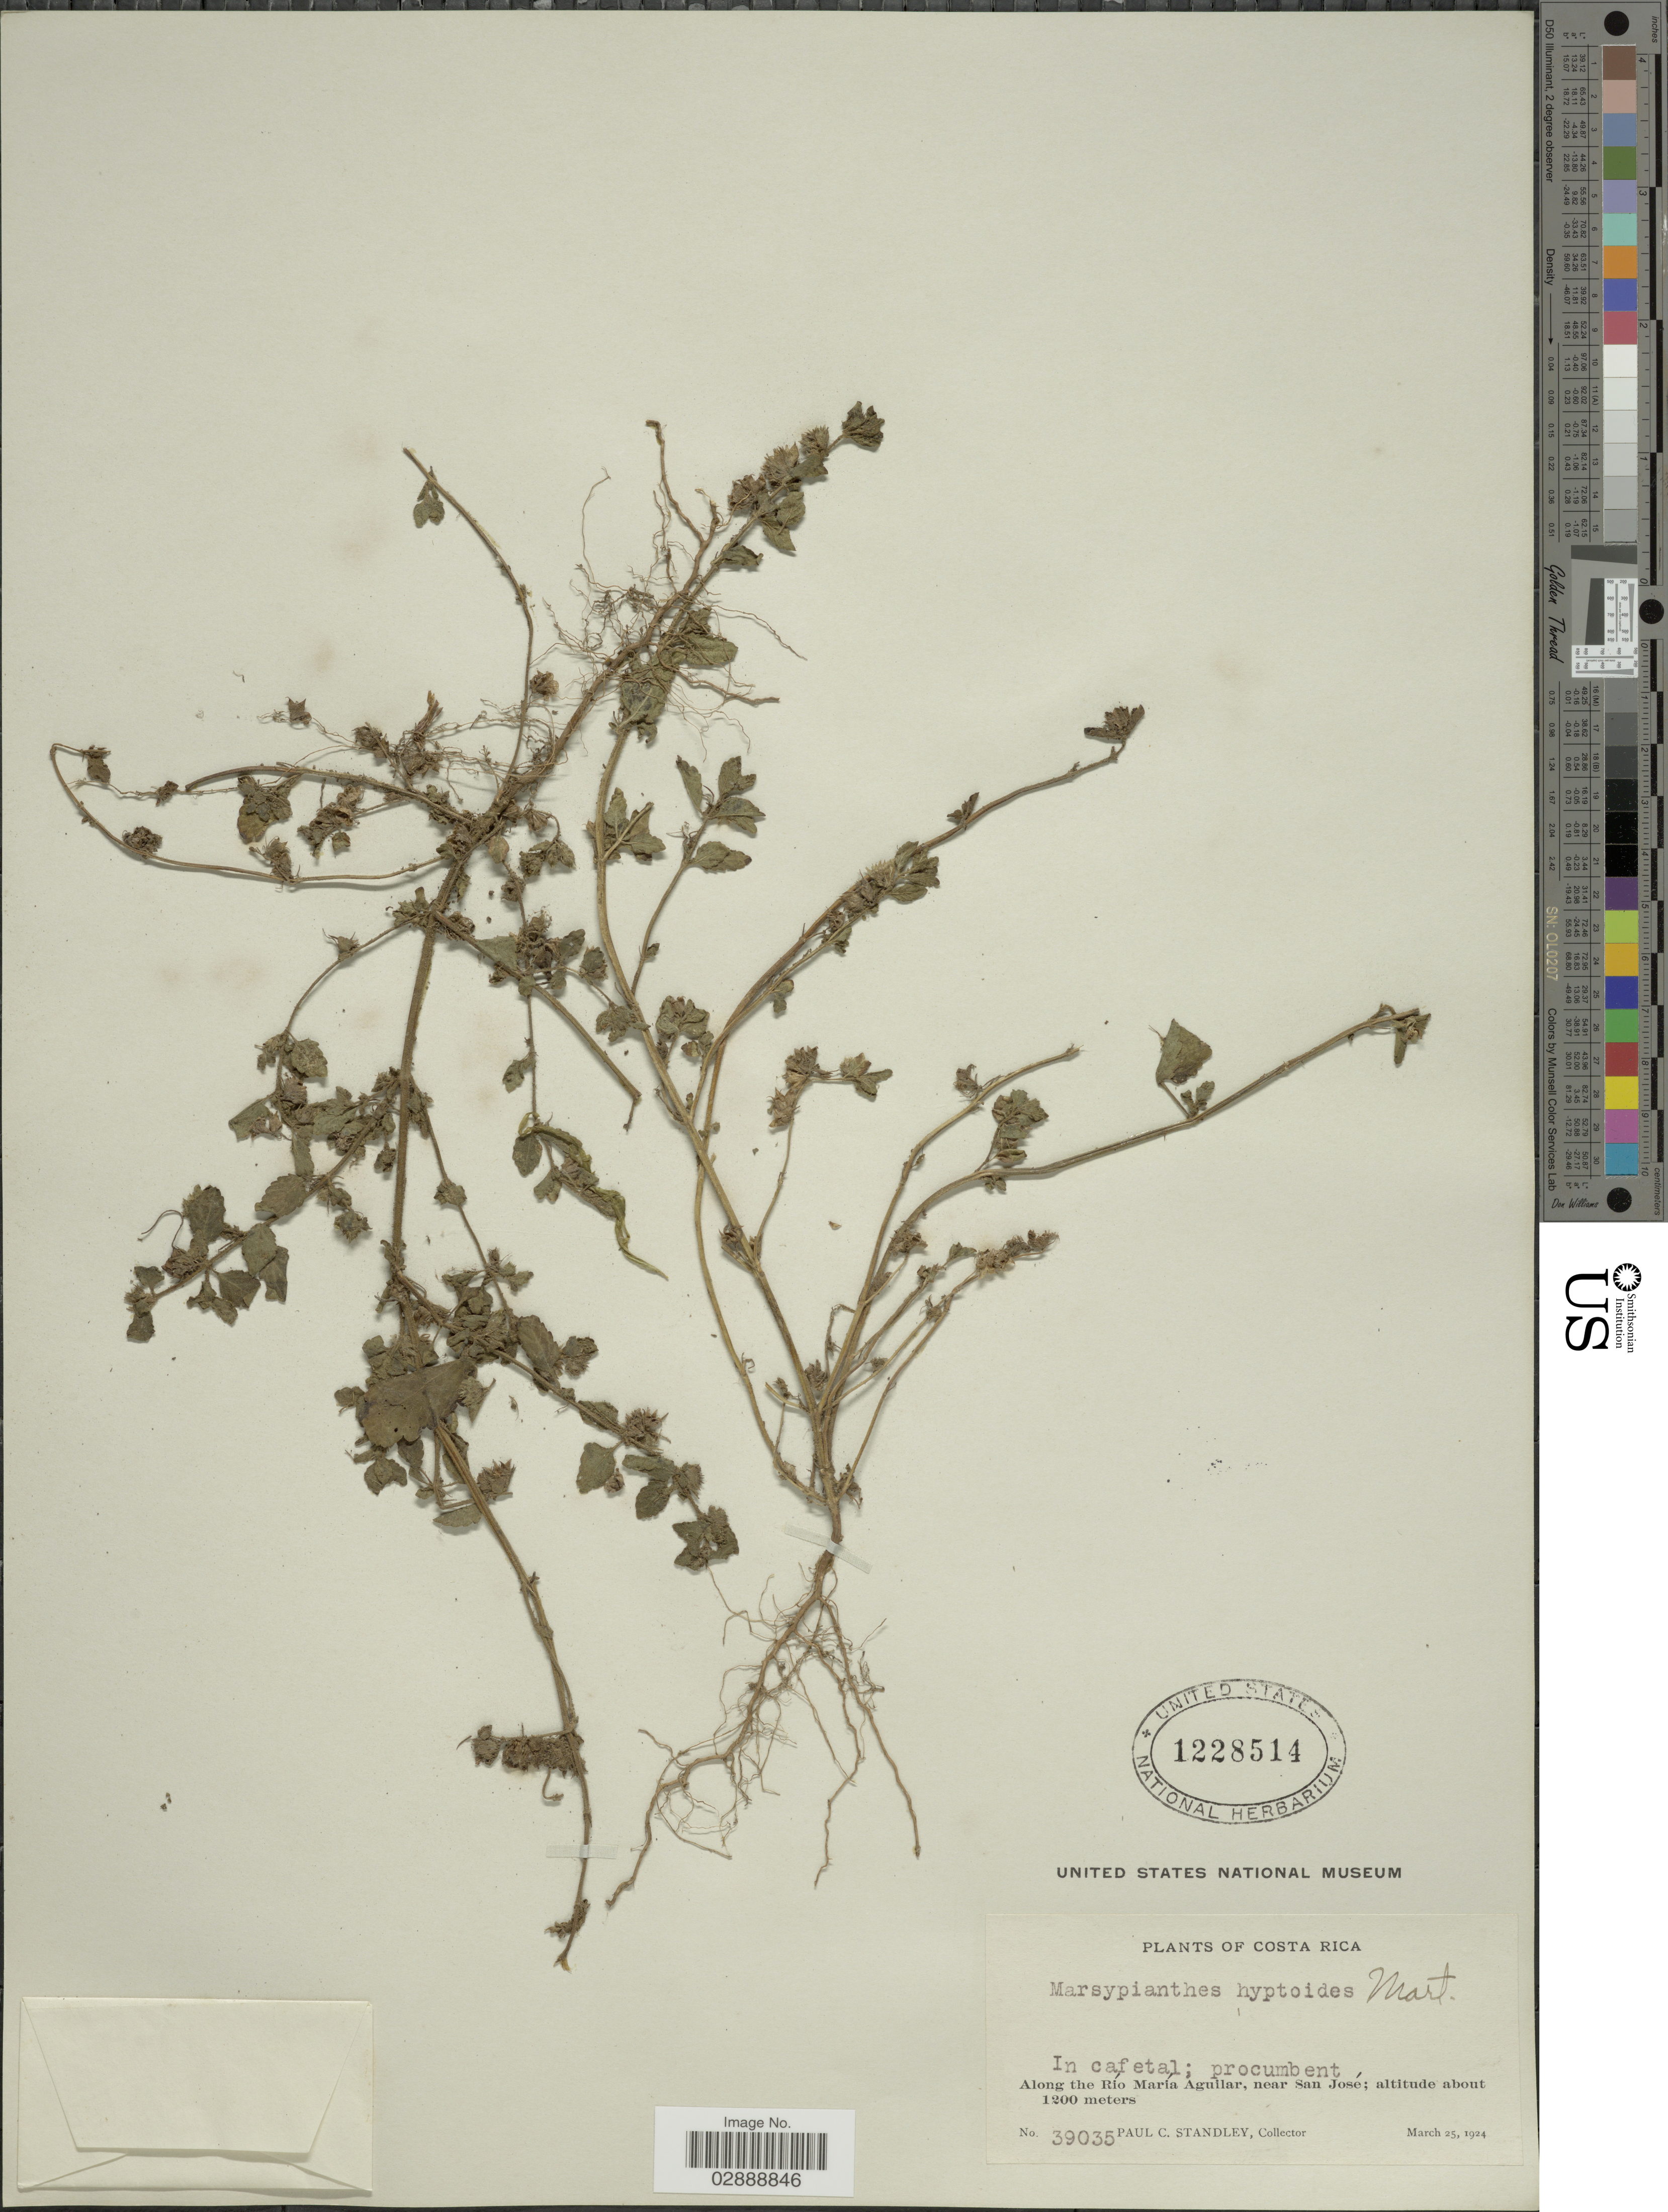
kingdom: Plantae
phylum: Tracheophyta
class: Magnoliopsida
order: Lamiales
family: Lamiaceae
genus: Marsypianthes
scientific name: Marsypianthes chamaedrys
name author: (Vahl) Kuntze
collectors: P. C. Standley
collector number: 39035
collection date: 1924-03-25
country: Costa Rica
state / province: San José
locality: At the Río María Aguilar, near San José.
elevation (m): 1200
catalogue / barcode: US 1228514